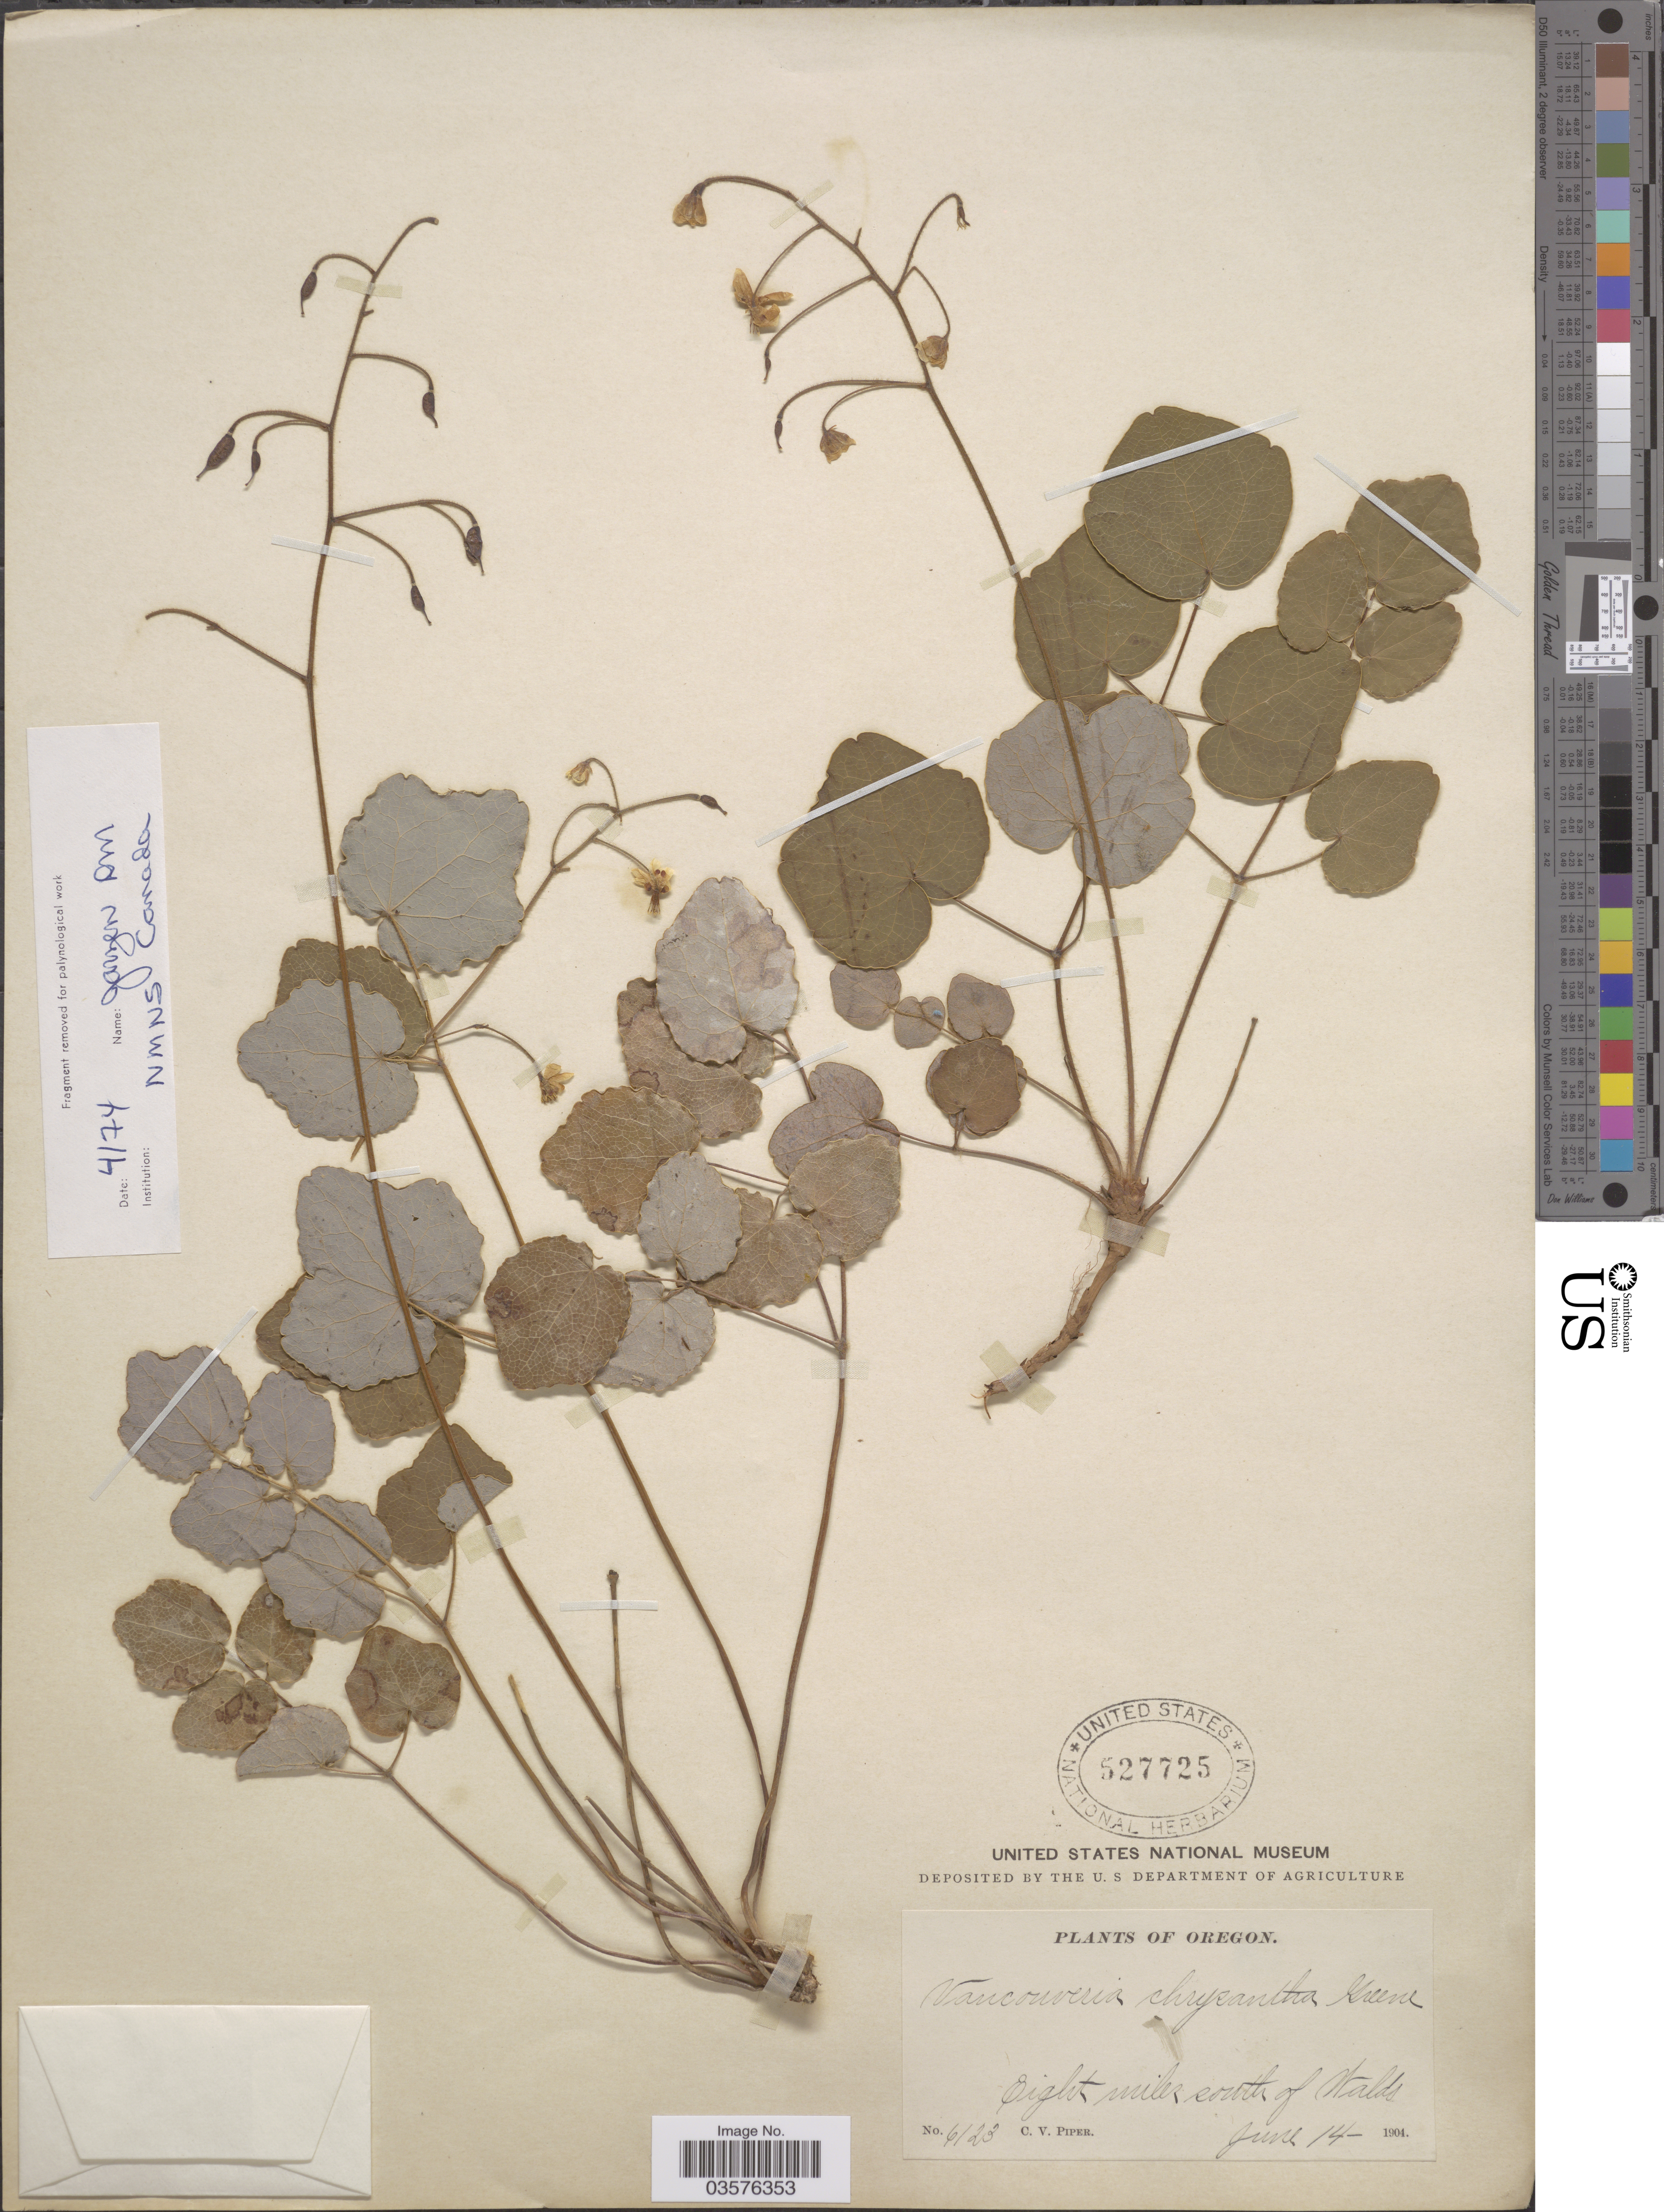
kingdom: Plantae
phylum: Tracheophyta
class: Magnoliopsida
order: Ranunculales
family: Berberidaceae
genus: Vancouveria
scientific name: Vancouveria chrysantha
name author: Greene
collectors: C. V. Piper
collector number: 6123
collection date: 1904-06-14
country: United States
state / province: Oregon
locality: Eight miles south of Waldo.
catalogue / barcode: US 527725